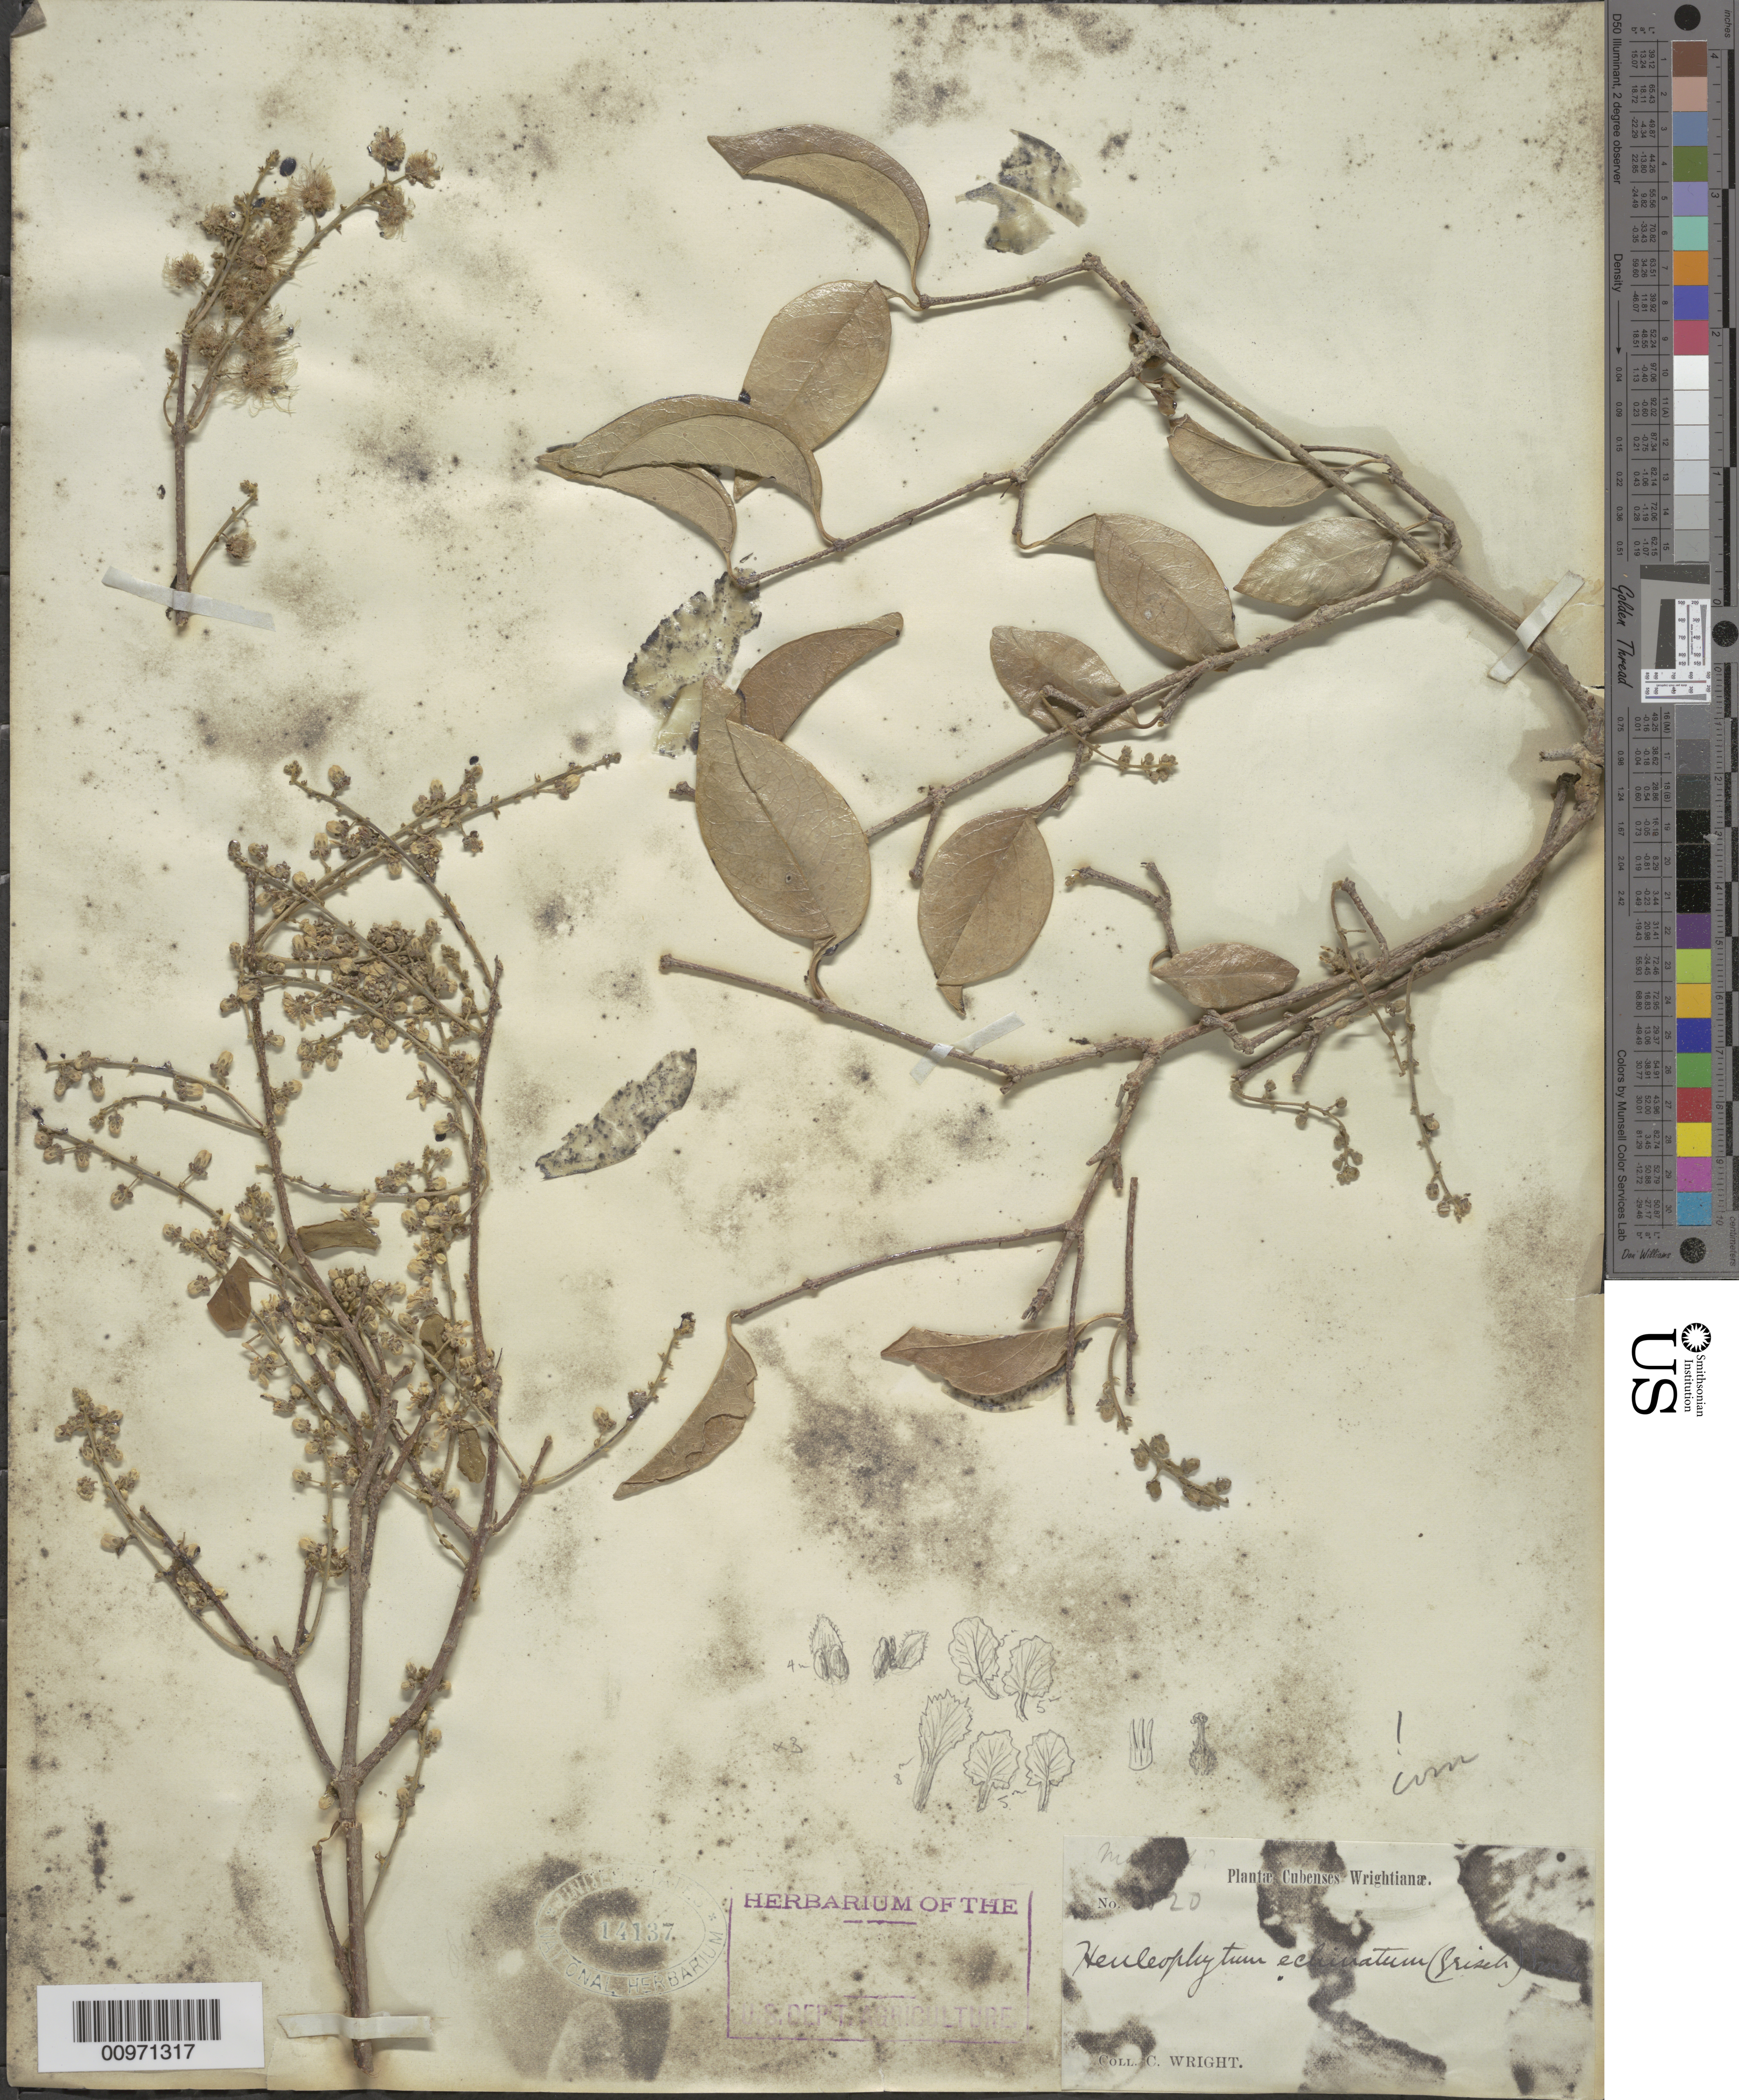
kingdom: Plantae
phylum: Tracheophyta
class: Magnoliopsida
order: Malpighiales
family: Malpighiaceae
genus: Henleophytum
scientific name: Henleophytum echinatum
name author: (Griseb.) Small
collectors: C. Wright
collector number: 3520 [?]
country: Cuba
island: Cuba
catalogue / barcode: US 14137